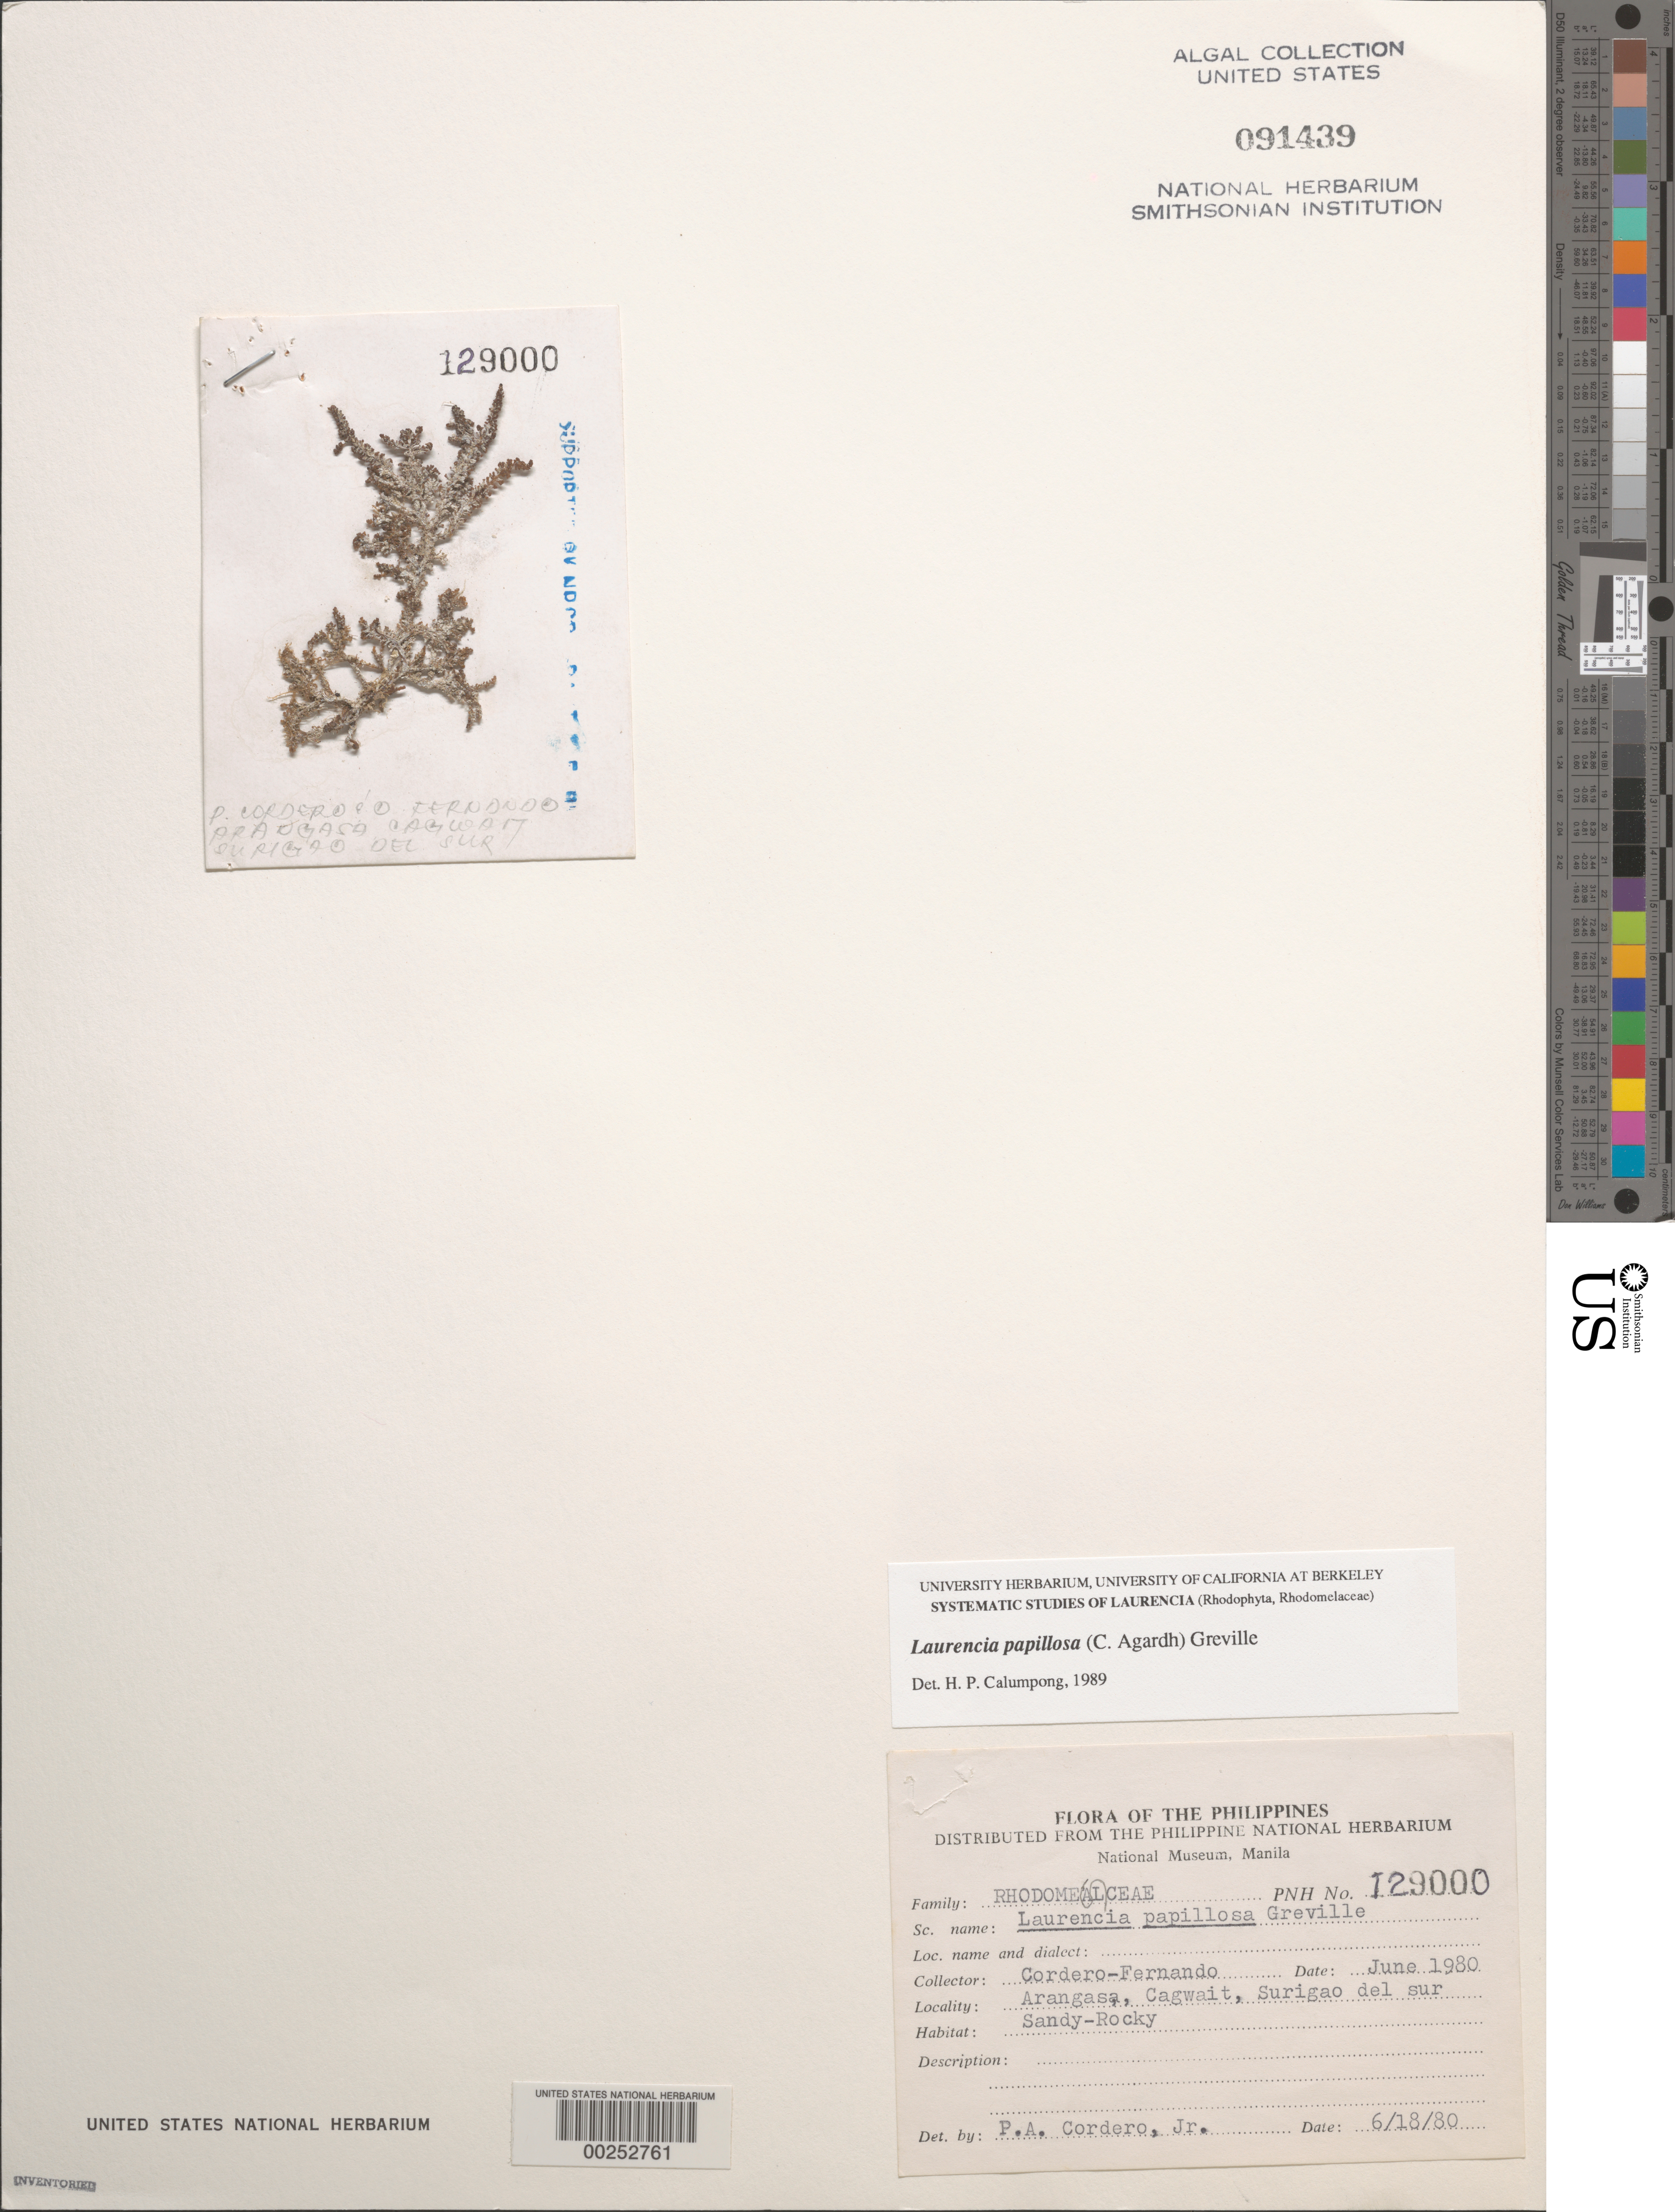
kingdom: Plantae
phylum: Rhodophyta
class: Florideophyceae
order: Ceramiales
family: Rhodomelaceae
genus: Palisada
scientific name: Palisada perforata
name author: (Bory) K.W. Nam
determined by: Algae name updating Project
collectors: P. A. Cordero & O. Fernando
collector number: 129000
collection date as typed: Jun 1980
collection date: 1980-06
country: Philippines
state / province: Caraga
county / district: Surigao del Sur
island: Mindanao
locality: Arangasa, Cagwait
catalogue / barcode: US 91439